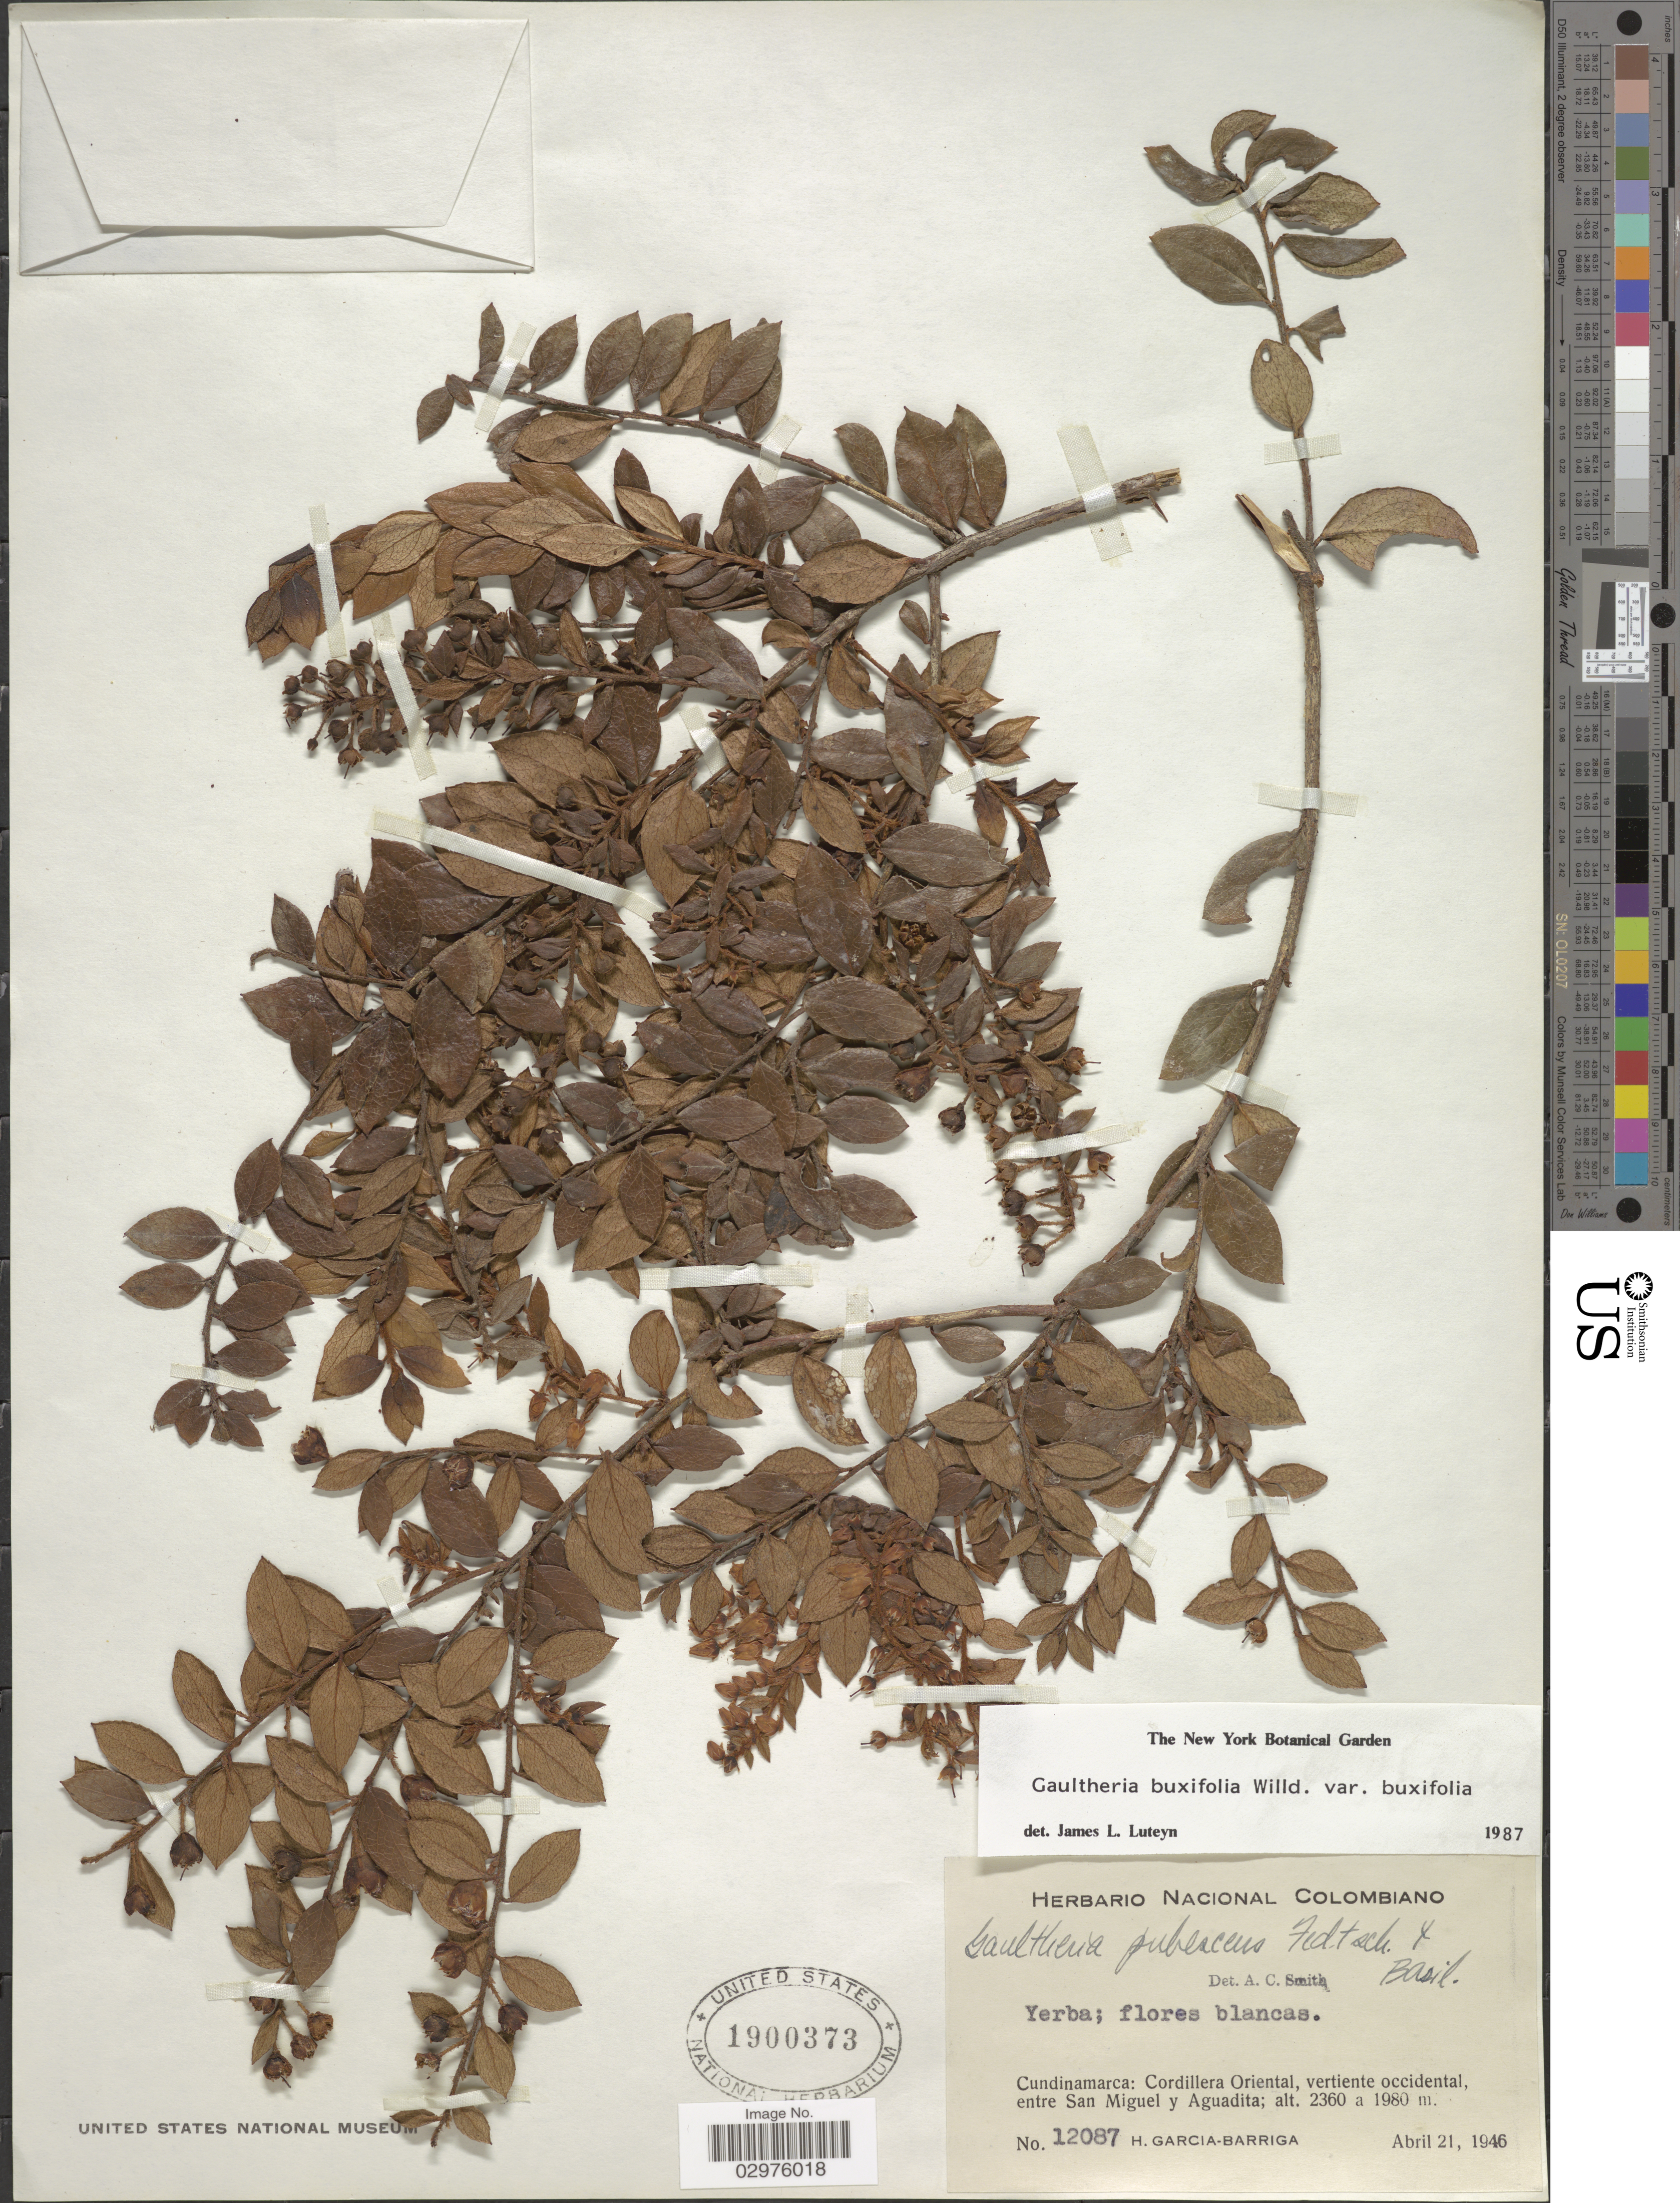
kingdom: Plantae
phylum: Tracheophyta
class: Magnoliopsida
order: Ericales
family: Ericaceae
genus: Gaultheria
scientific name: Gaultheria buxifolia var. buxifolia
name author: Willd.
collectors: H. García Barriga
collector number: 12087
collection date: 1946-04-21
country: Colombia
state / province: Cundinamarca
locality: Cundinamarca: Cordillera Oriental, vertiente occidental, entre San Miguel y Aguadita.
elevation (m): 1980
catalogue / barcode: US 1900373